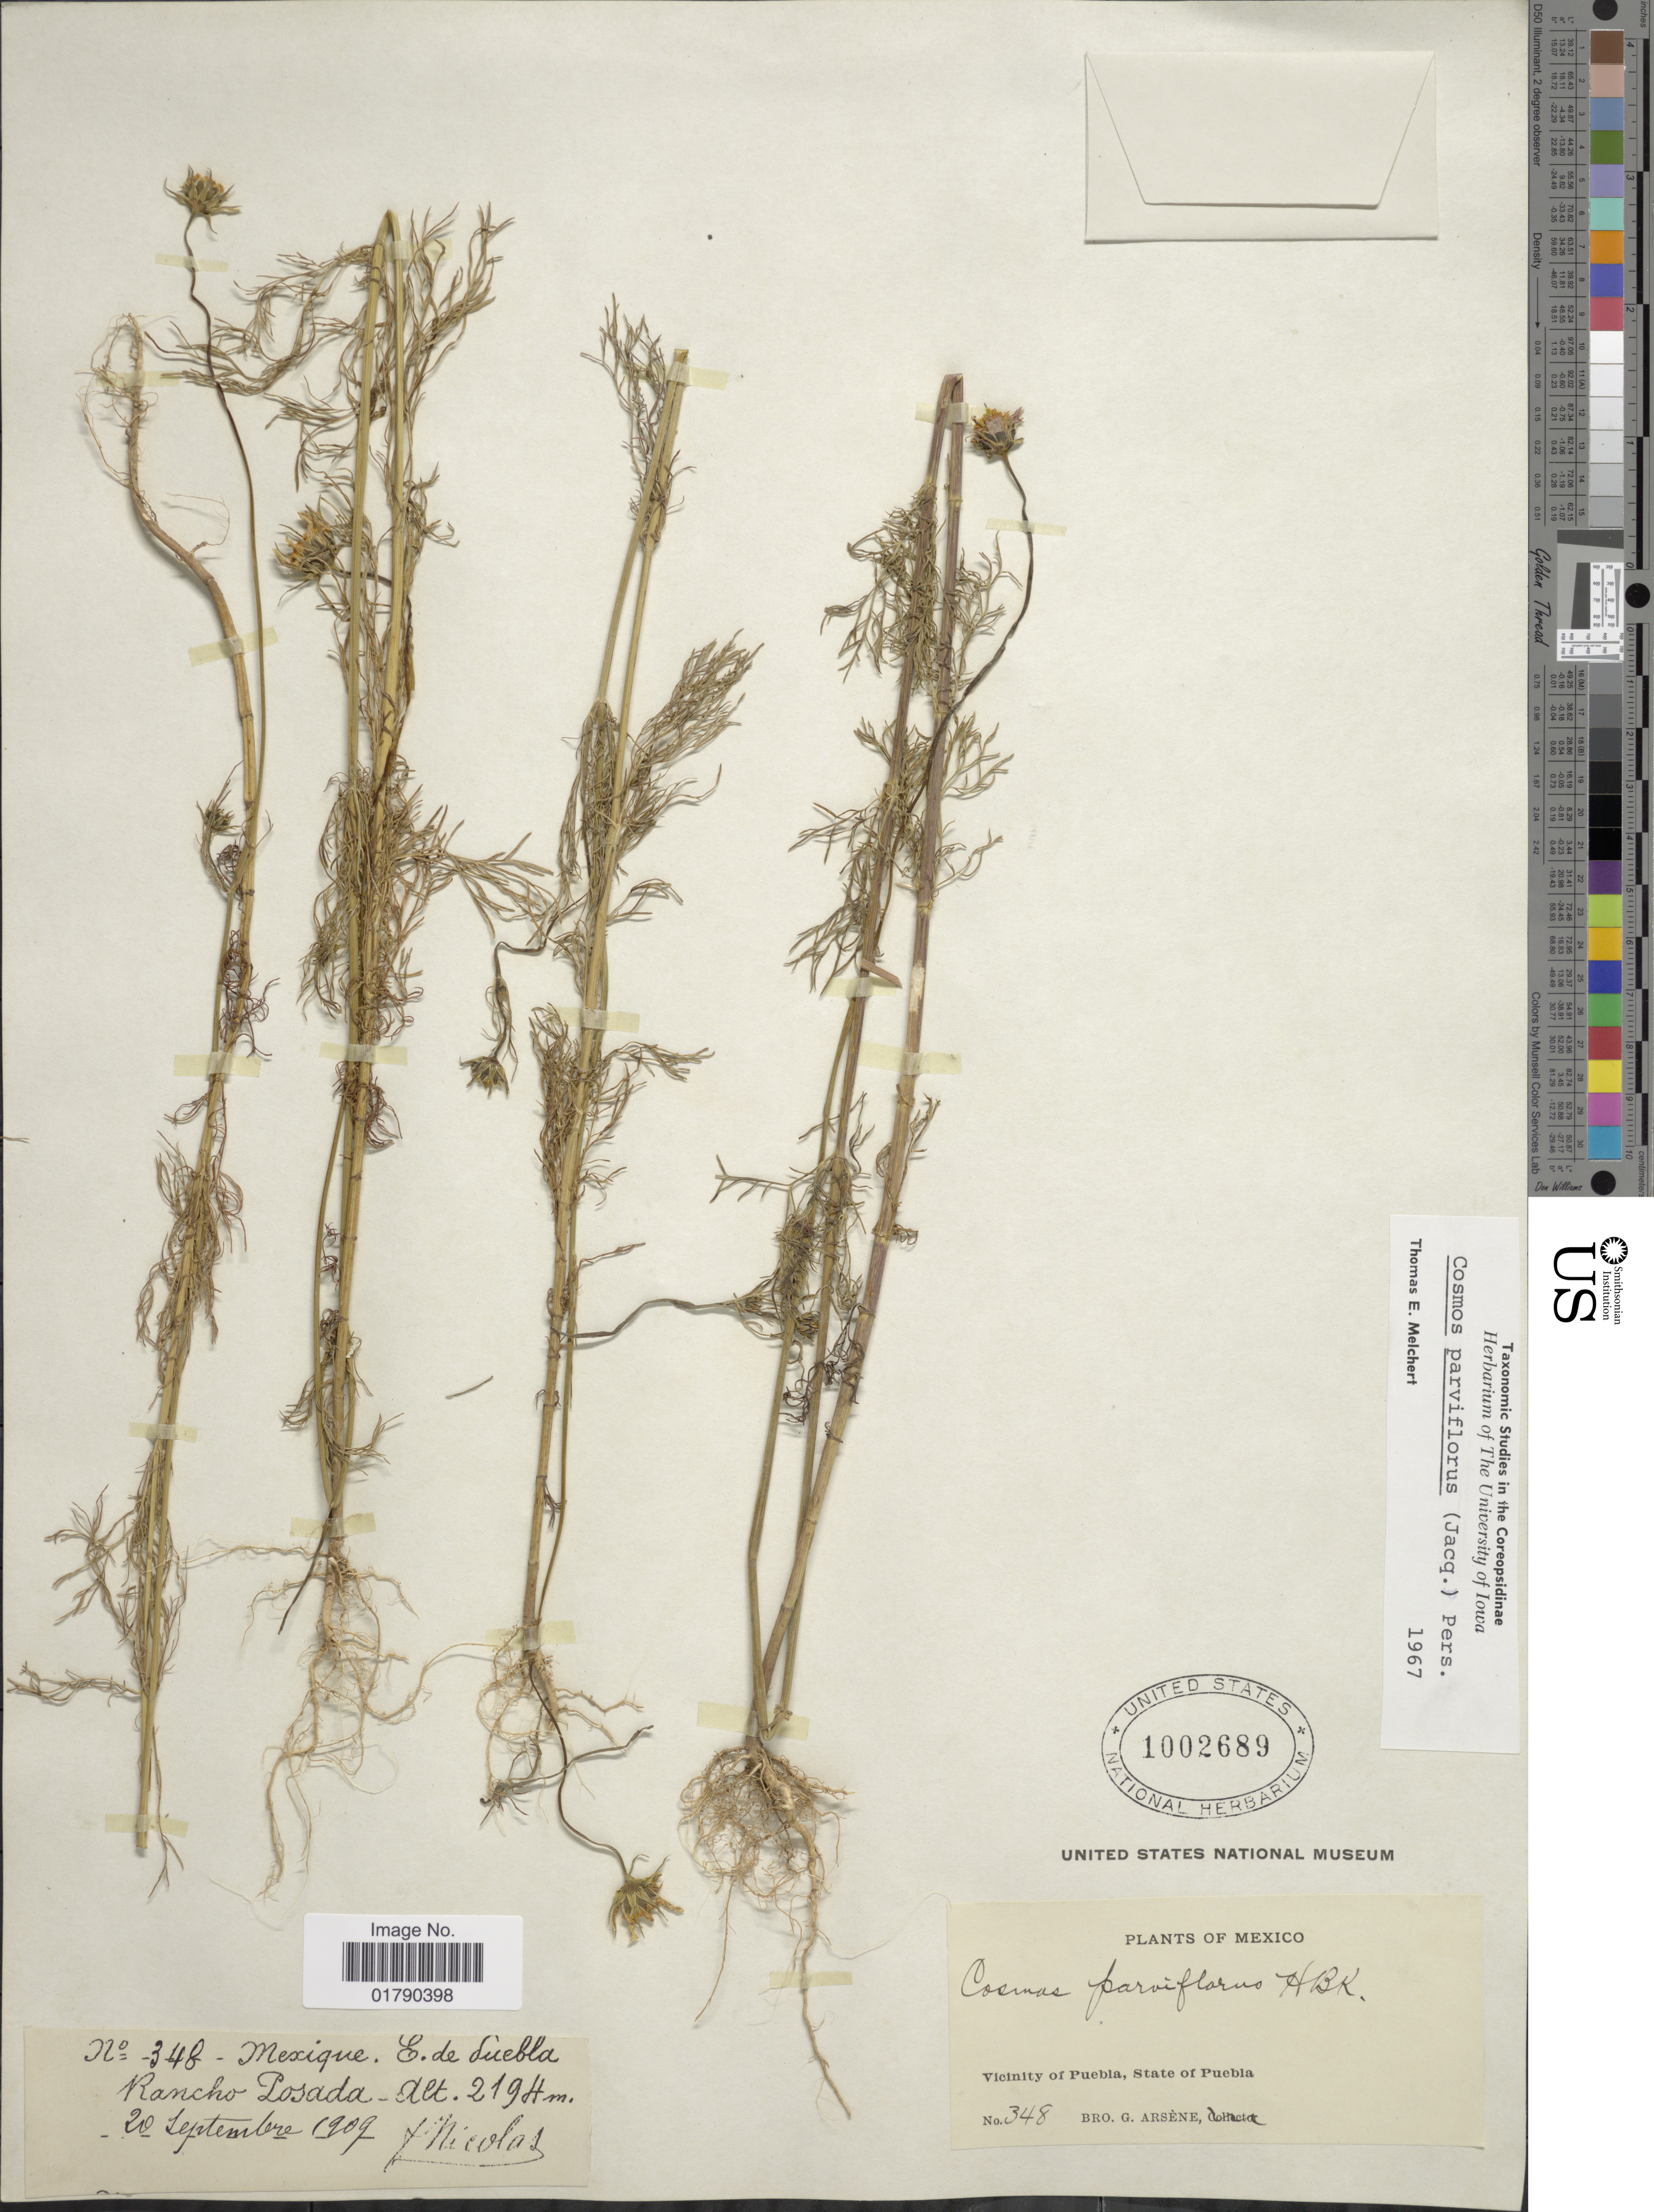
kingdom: Plantae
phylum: Tracheophyta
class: Magnoliopsida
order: Asterales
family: Asteraceae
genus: Cosmos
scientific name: Cosmos parviflorus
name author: (Jacq.) Pers.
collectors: Bro. G. Arsène & F. Nicolas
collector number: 348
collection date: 1909-09-20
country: Mexico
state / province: Puebla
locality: Vicinity of Puebla, E. de Puebla, Rancho Posada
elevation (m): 2194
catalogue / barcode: US 1002689